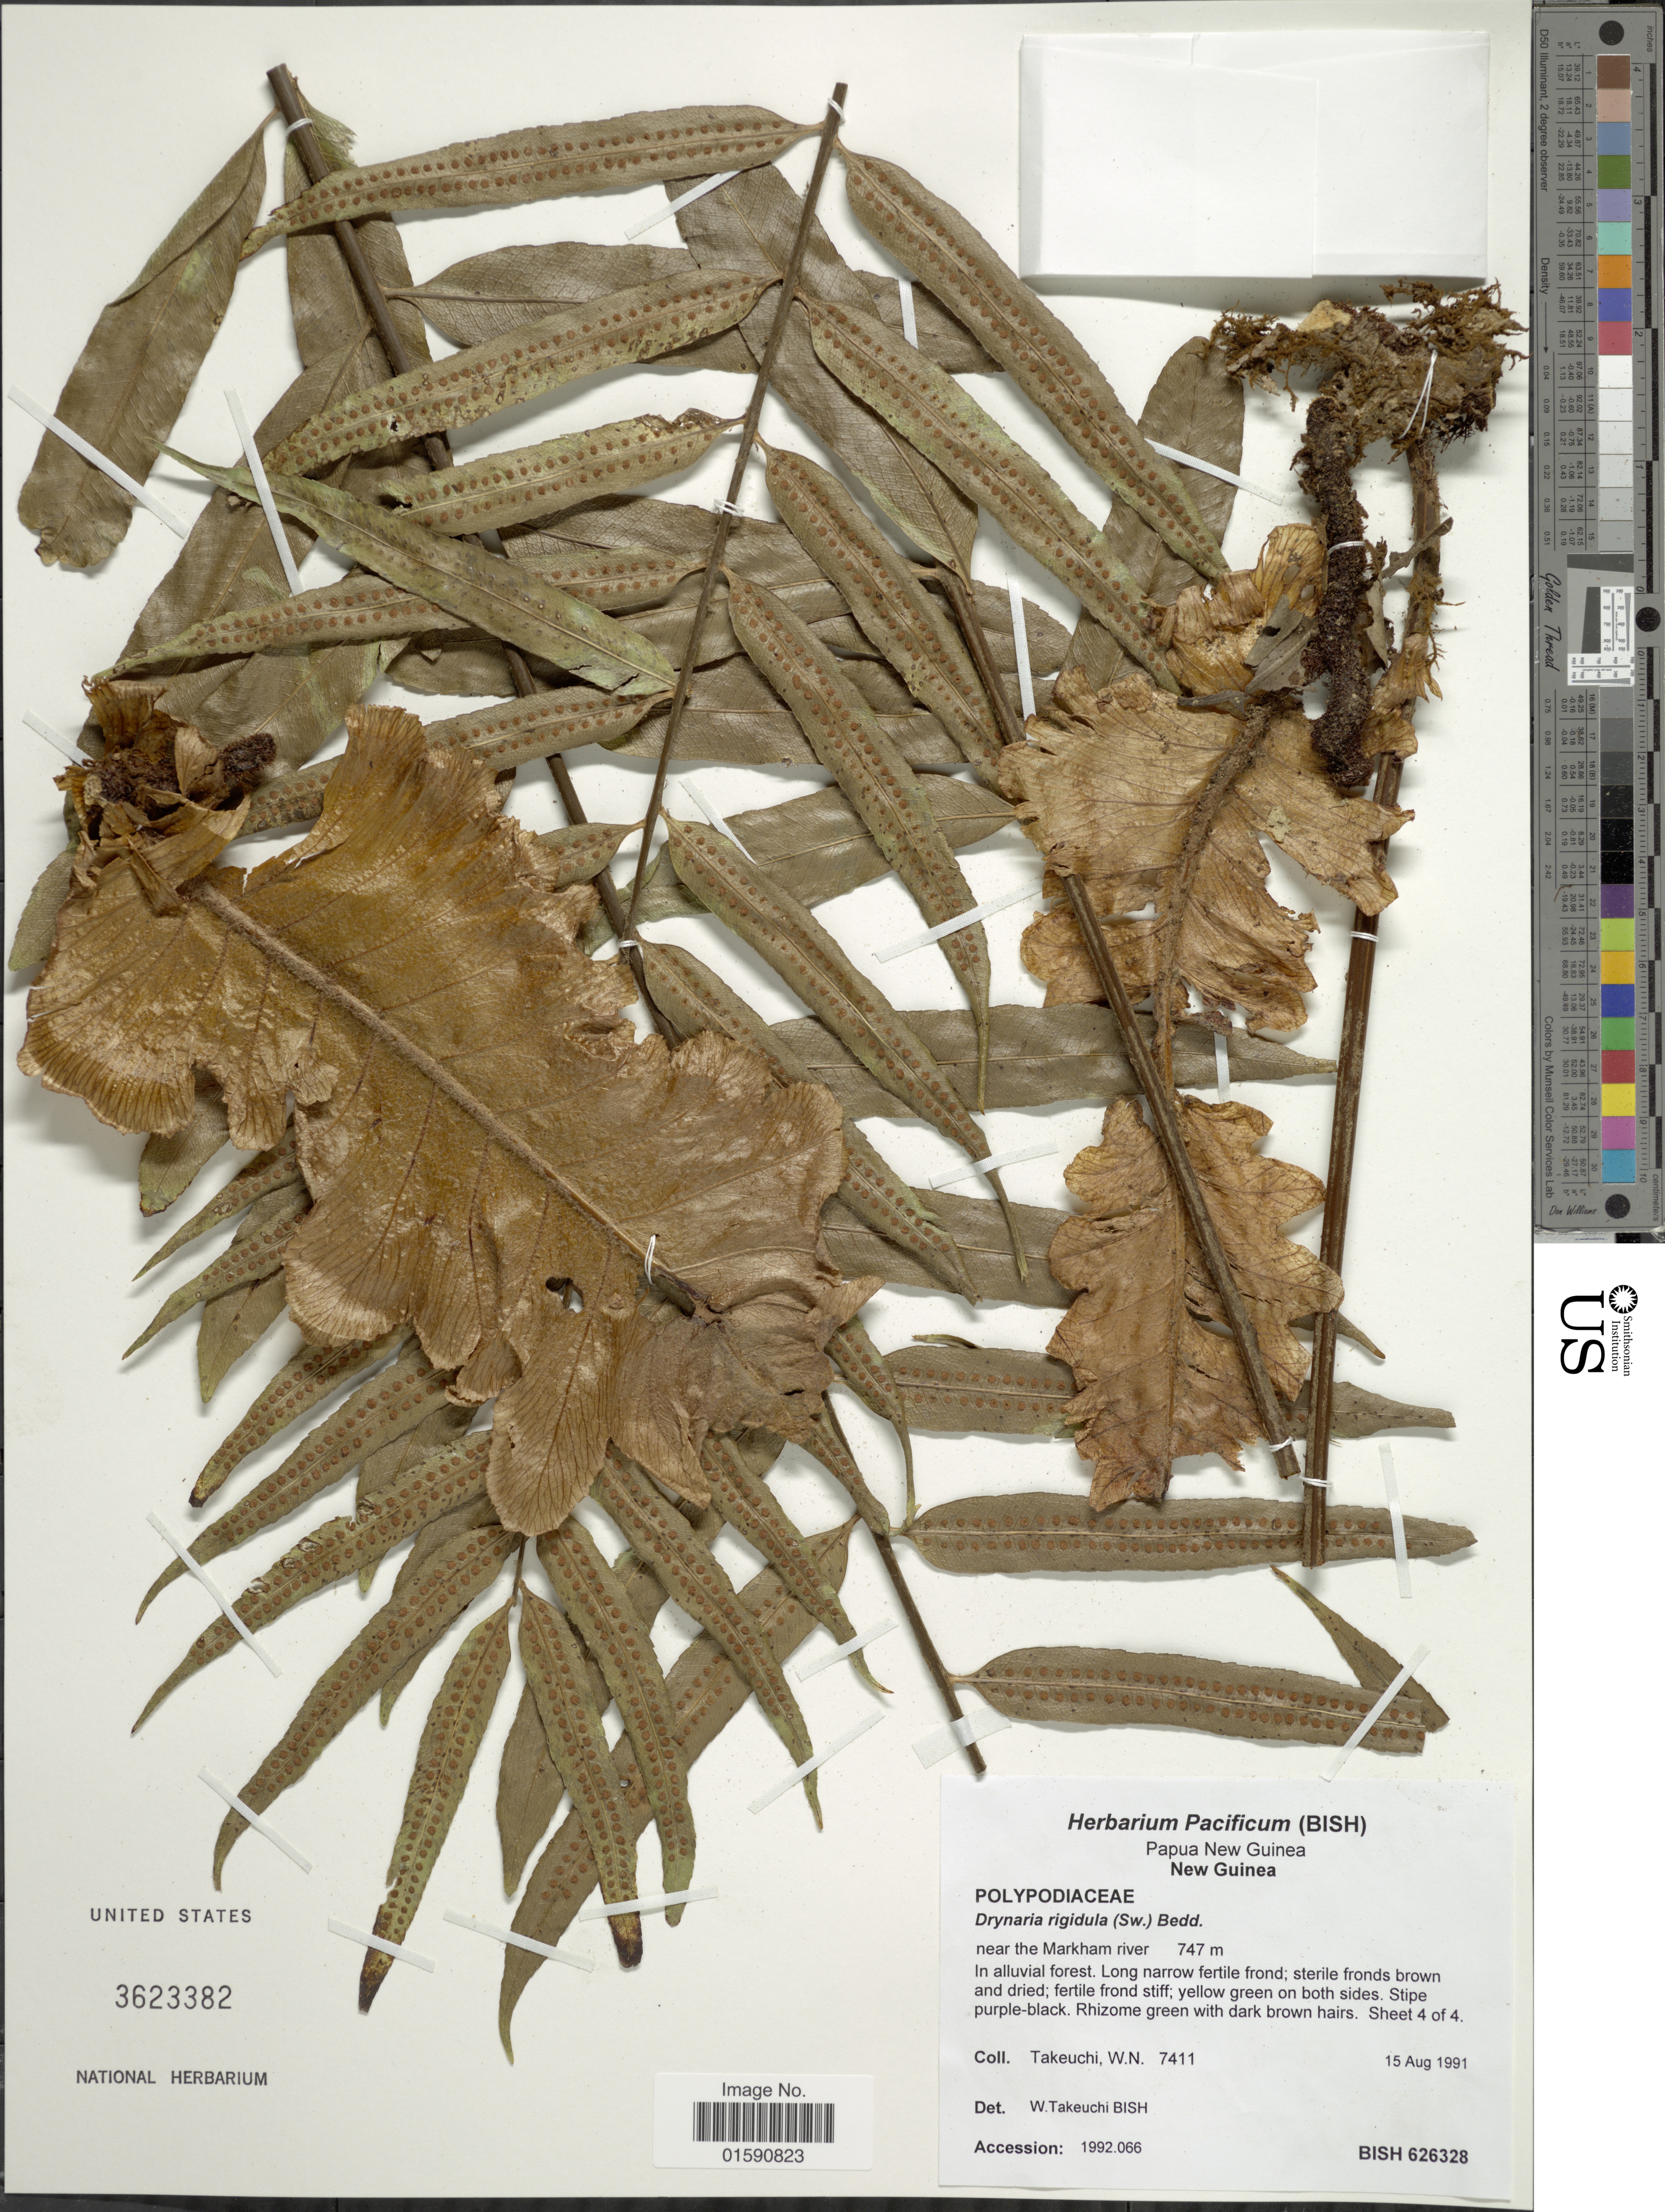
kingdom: Plantae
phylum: Tracheophyta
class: Polypodiopsida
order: Polypodiales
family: Polypodiaceae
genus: Drynaria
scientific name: Drynaria rigidula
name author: (Sw.) Bedd.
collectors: W. Takeuchi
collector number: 7411 / BISH 626328?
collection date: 1991-08-15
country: Papua New Guinea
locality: New Guinea. Near the markham river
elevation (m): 747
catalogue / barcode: US 3623382